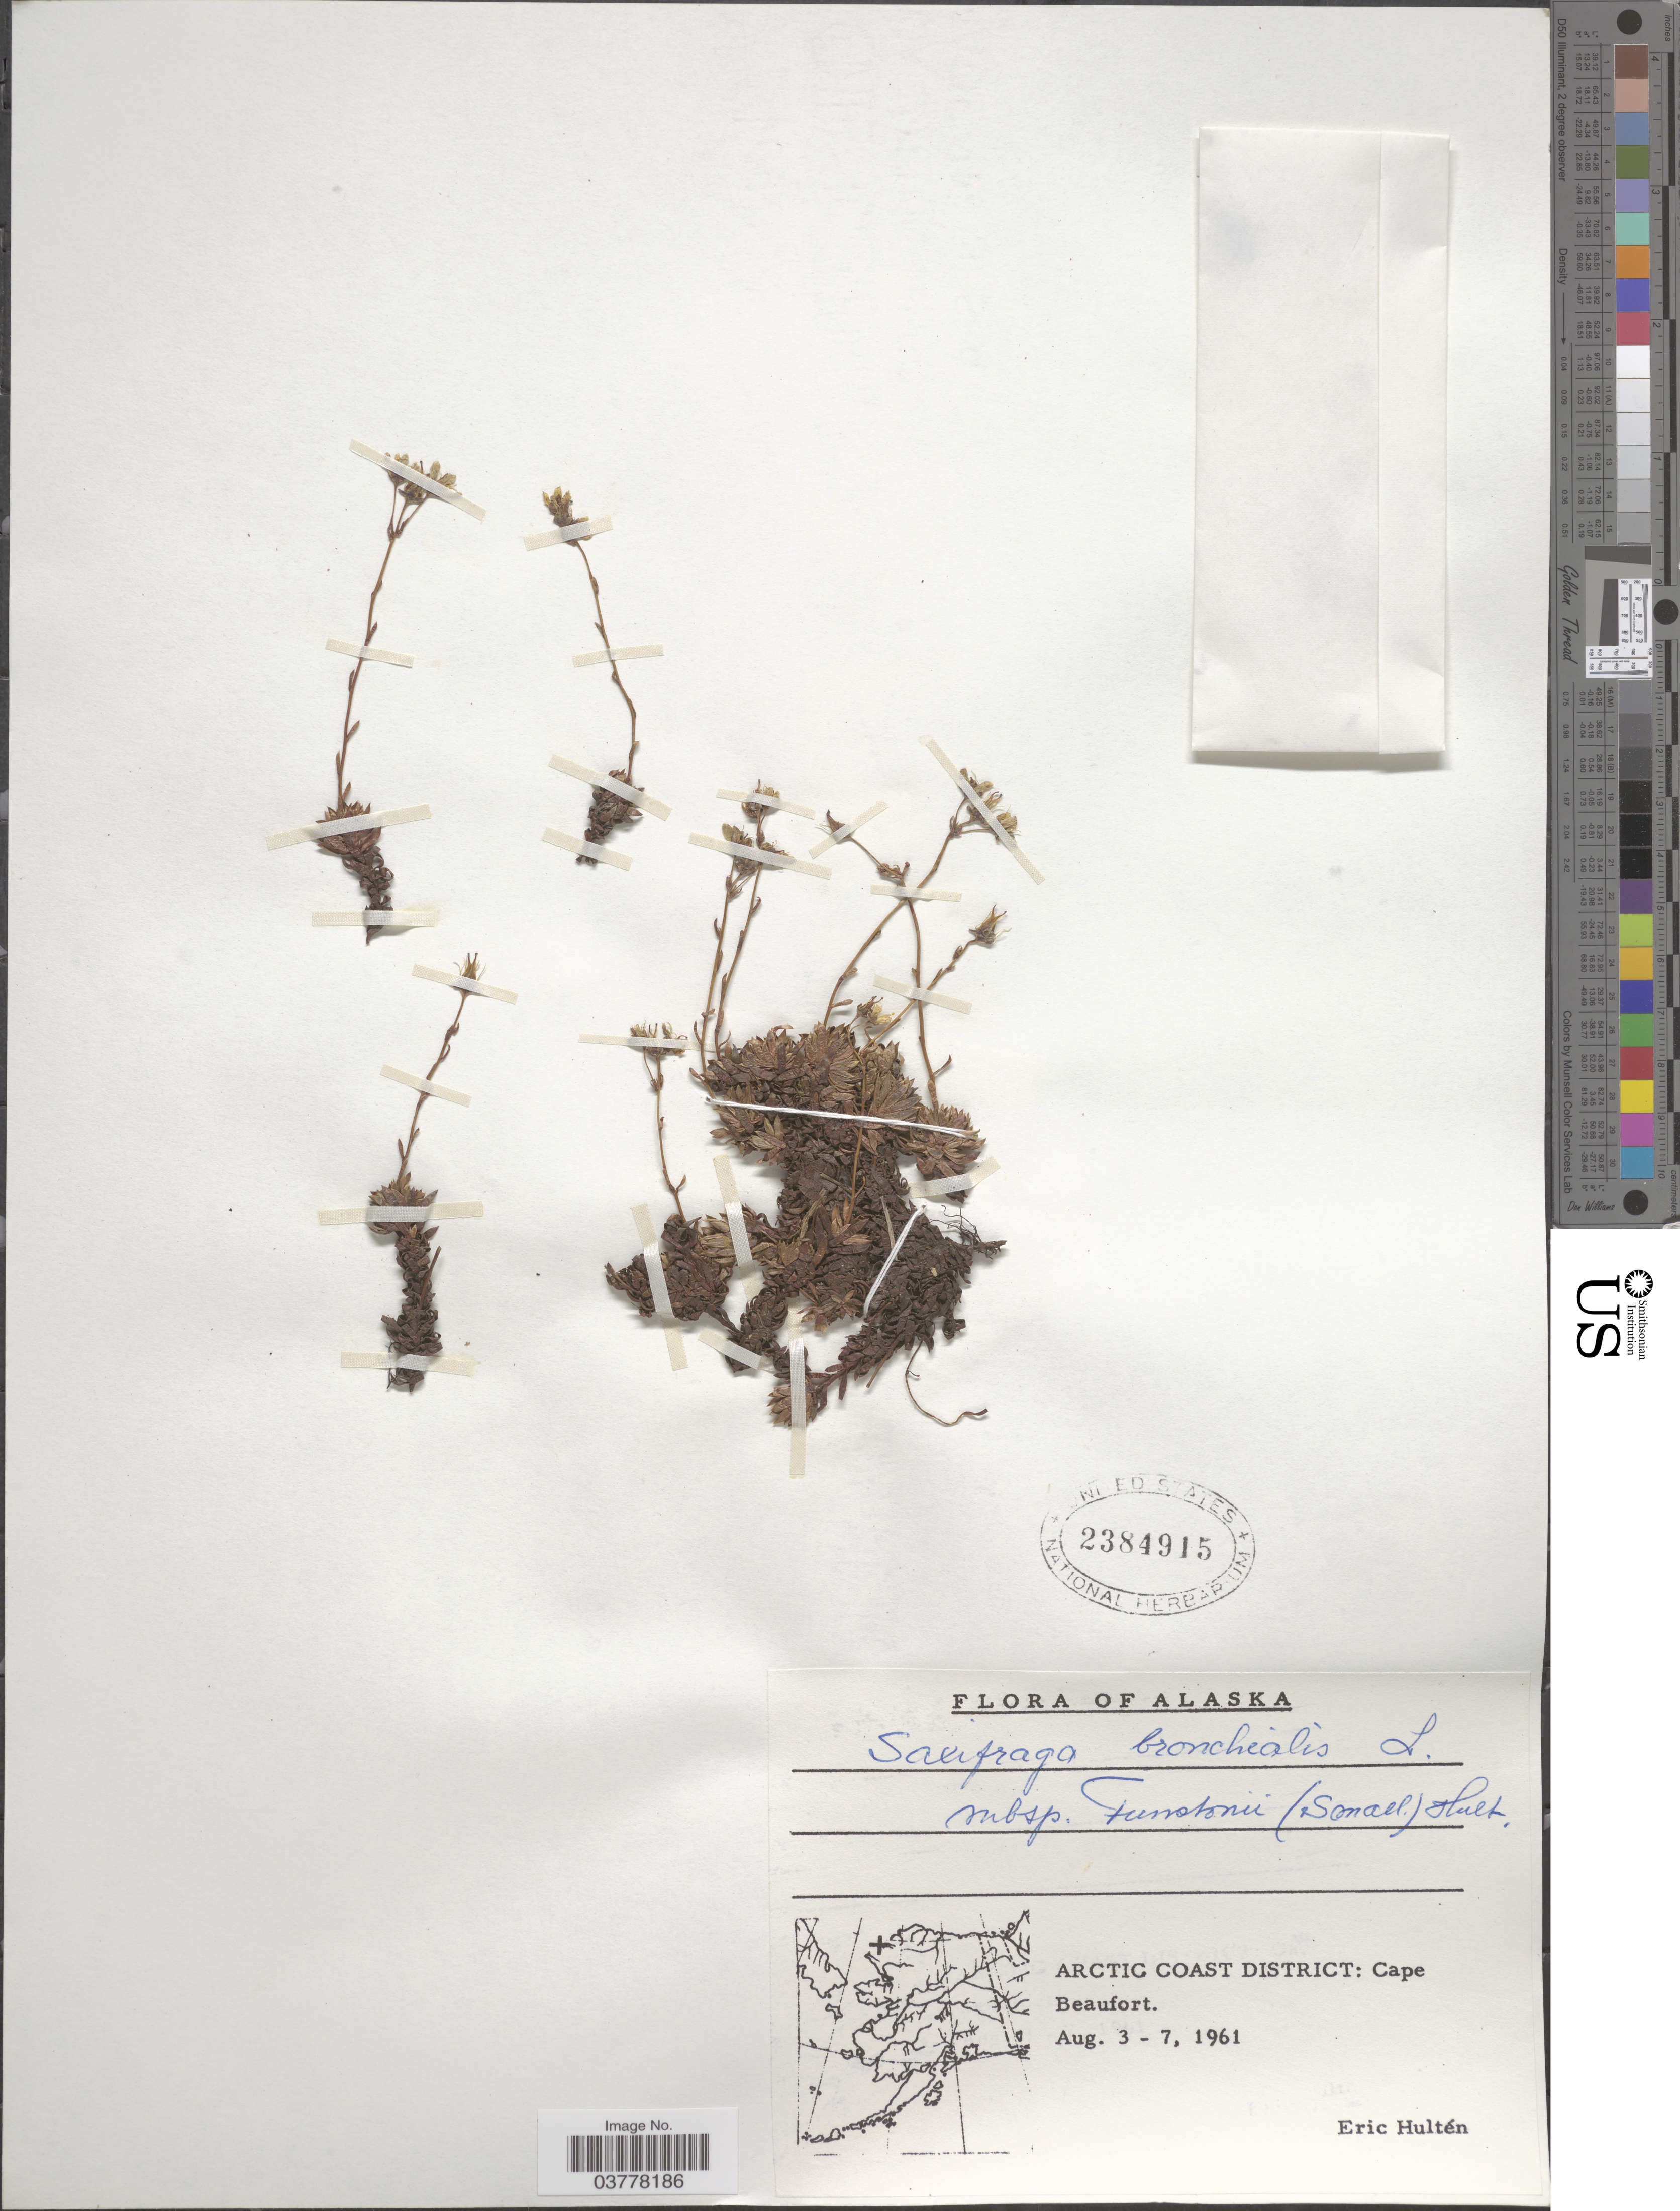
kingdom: Plantae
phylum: Tracheophyta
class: Magnoliopsida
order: Saxifragales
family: Saxifragaceae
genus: Saxifraga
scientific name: Saxifraga bronchialis subsp. funstonii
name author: (Small) Hultén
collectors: E. G. Hultén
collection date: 1961-08-03/1961-08-07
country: United States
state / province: Alaska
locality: Arctic Coast District: Cape Beaufort.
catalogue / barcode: US 2384915